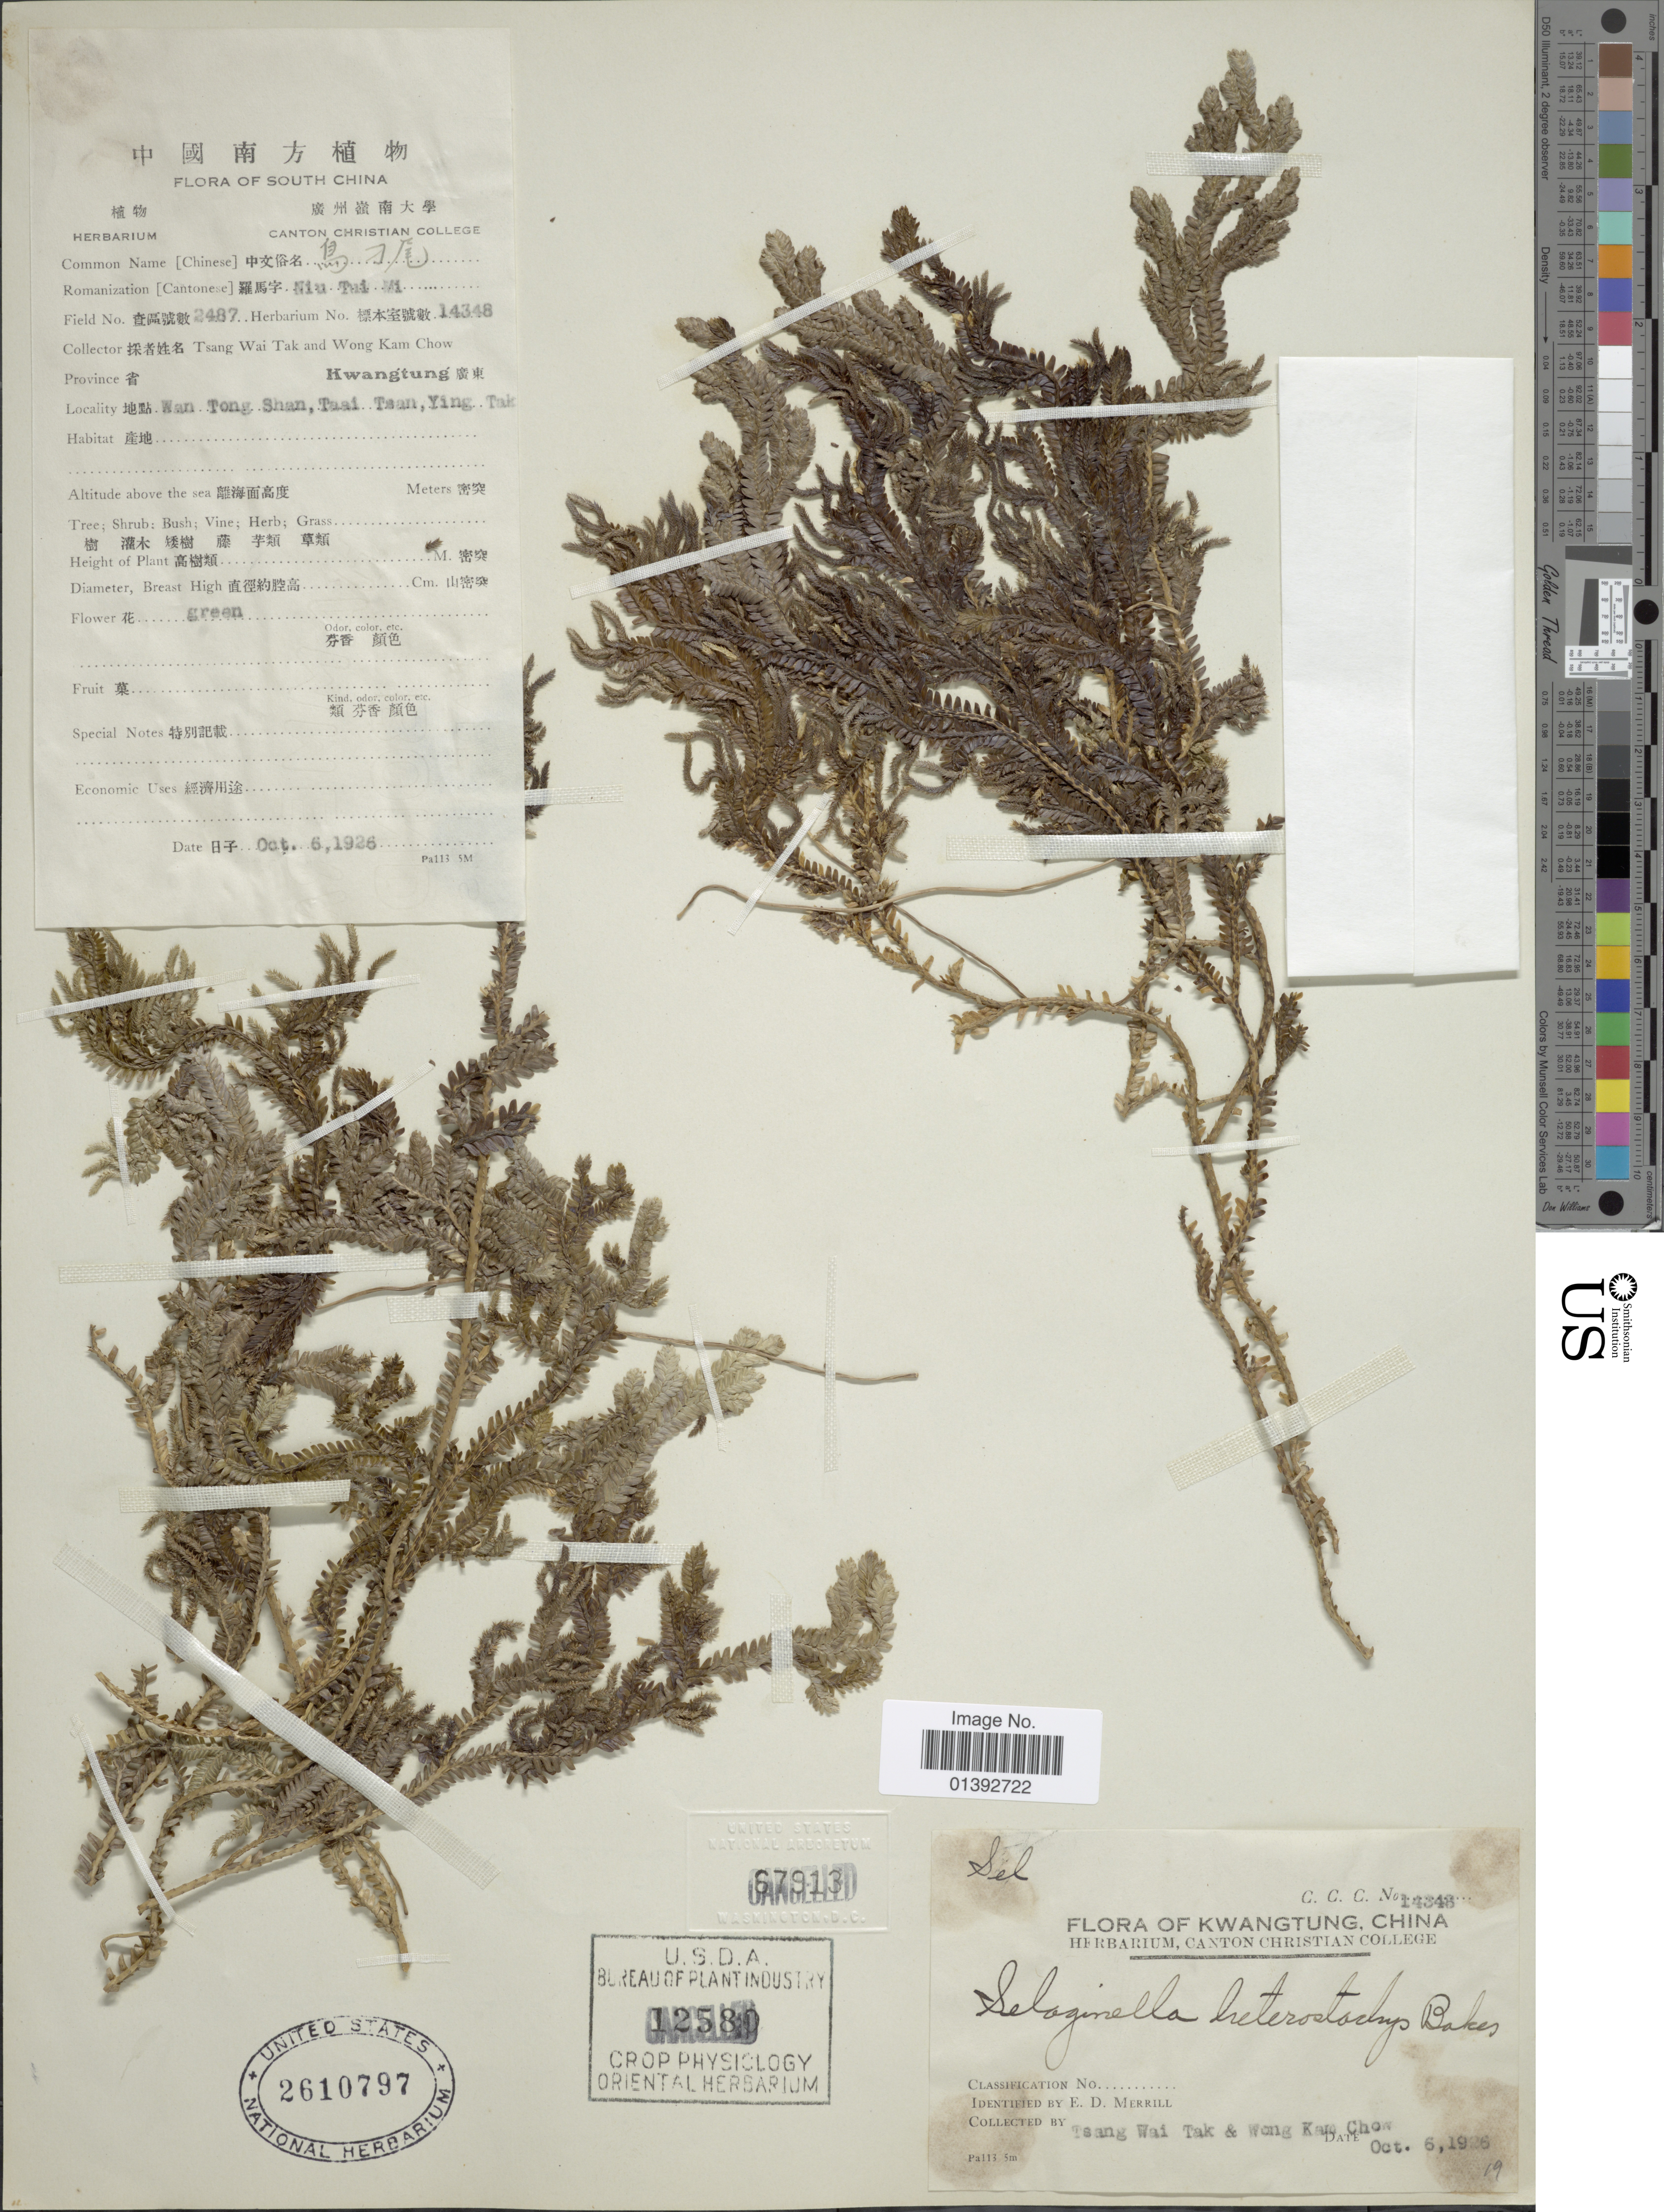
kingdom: Plantae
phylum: Tracheophyta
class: Lycopodiopsida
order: Selaginellales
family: Selaginellaceae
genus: Selaginella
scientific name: Selaginella heterostachys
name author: Baker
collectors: W. T. Tsang & W. Chow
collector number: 2487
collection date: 1926-10-06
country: China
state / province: Guangdong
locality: South China, Wan Tong Shan, Taai Taan Ying Tak, Kwangtung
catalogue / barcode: US 2610797